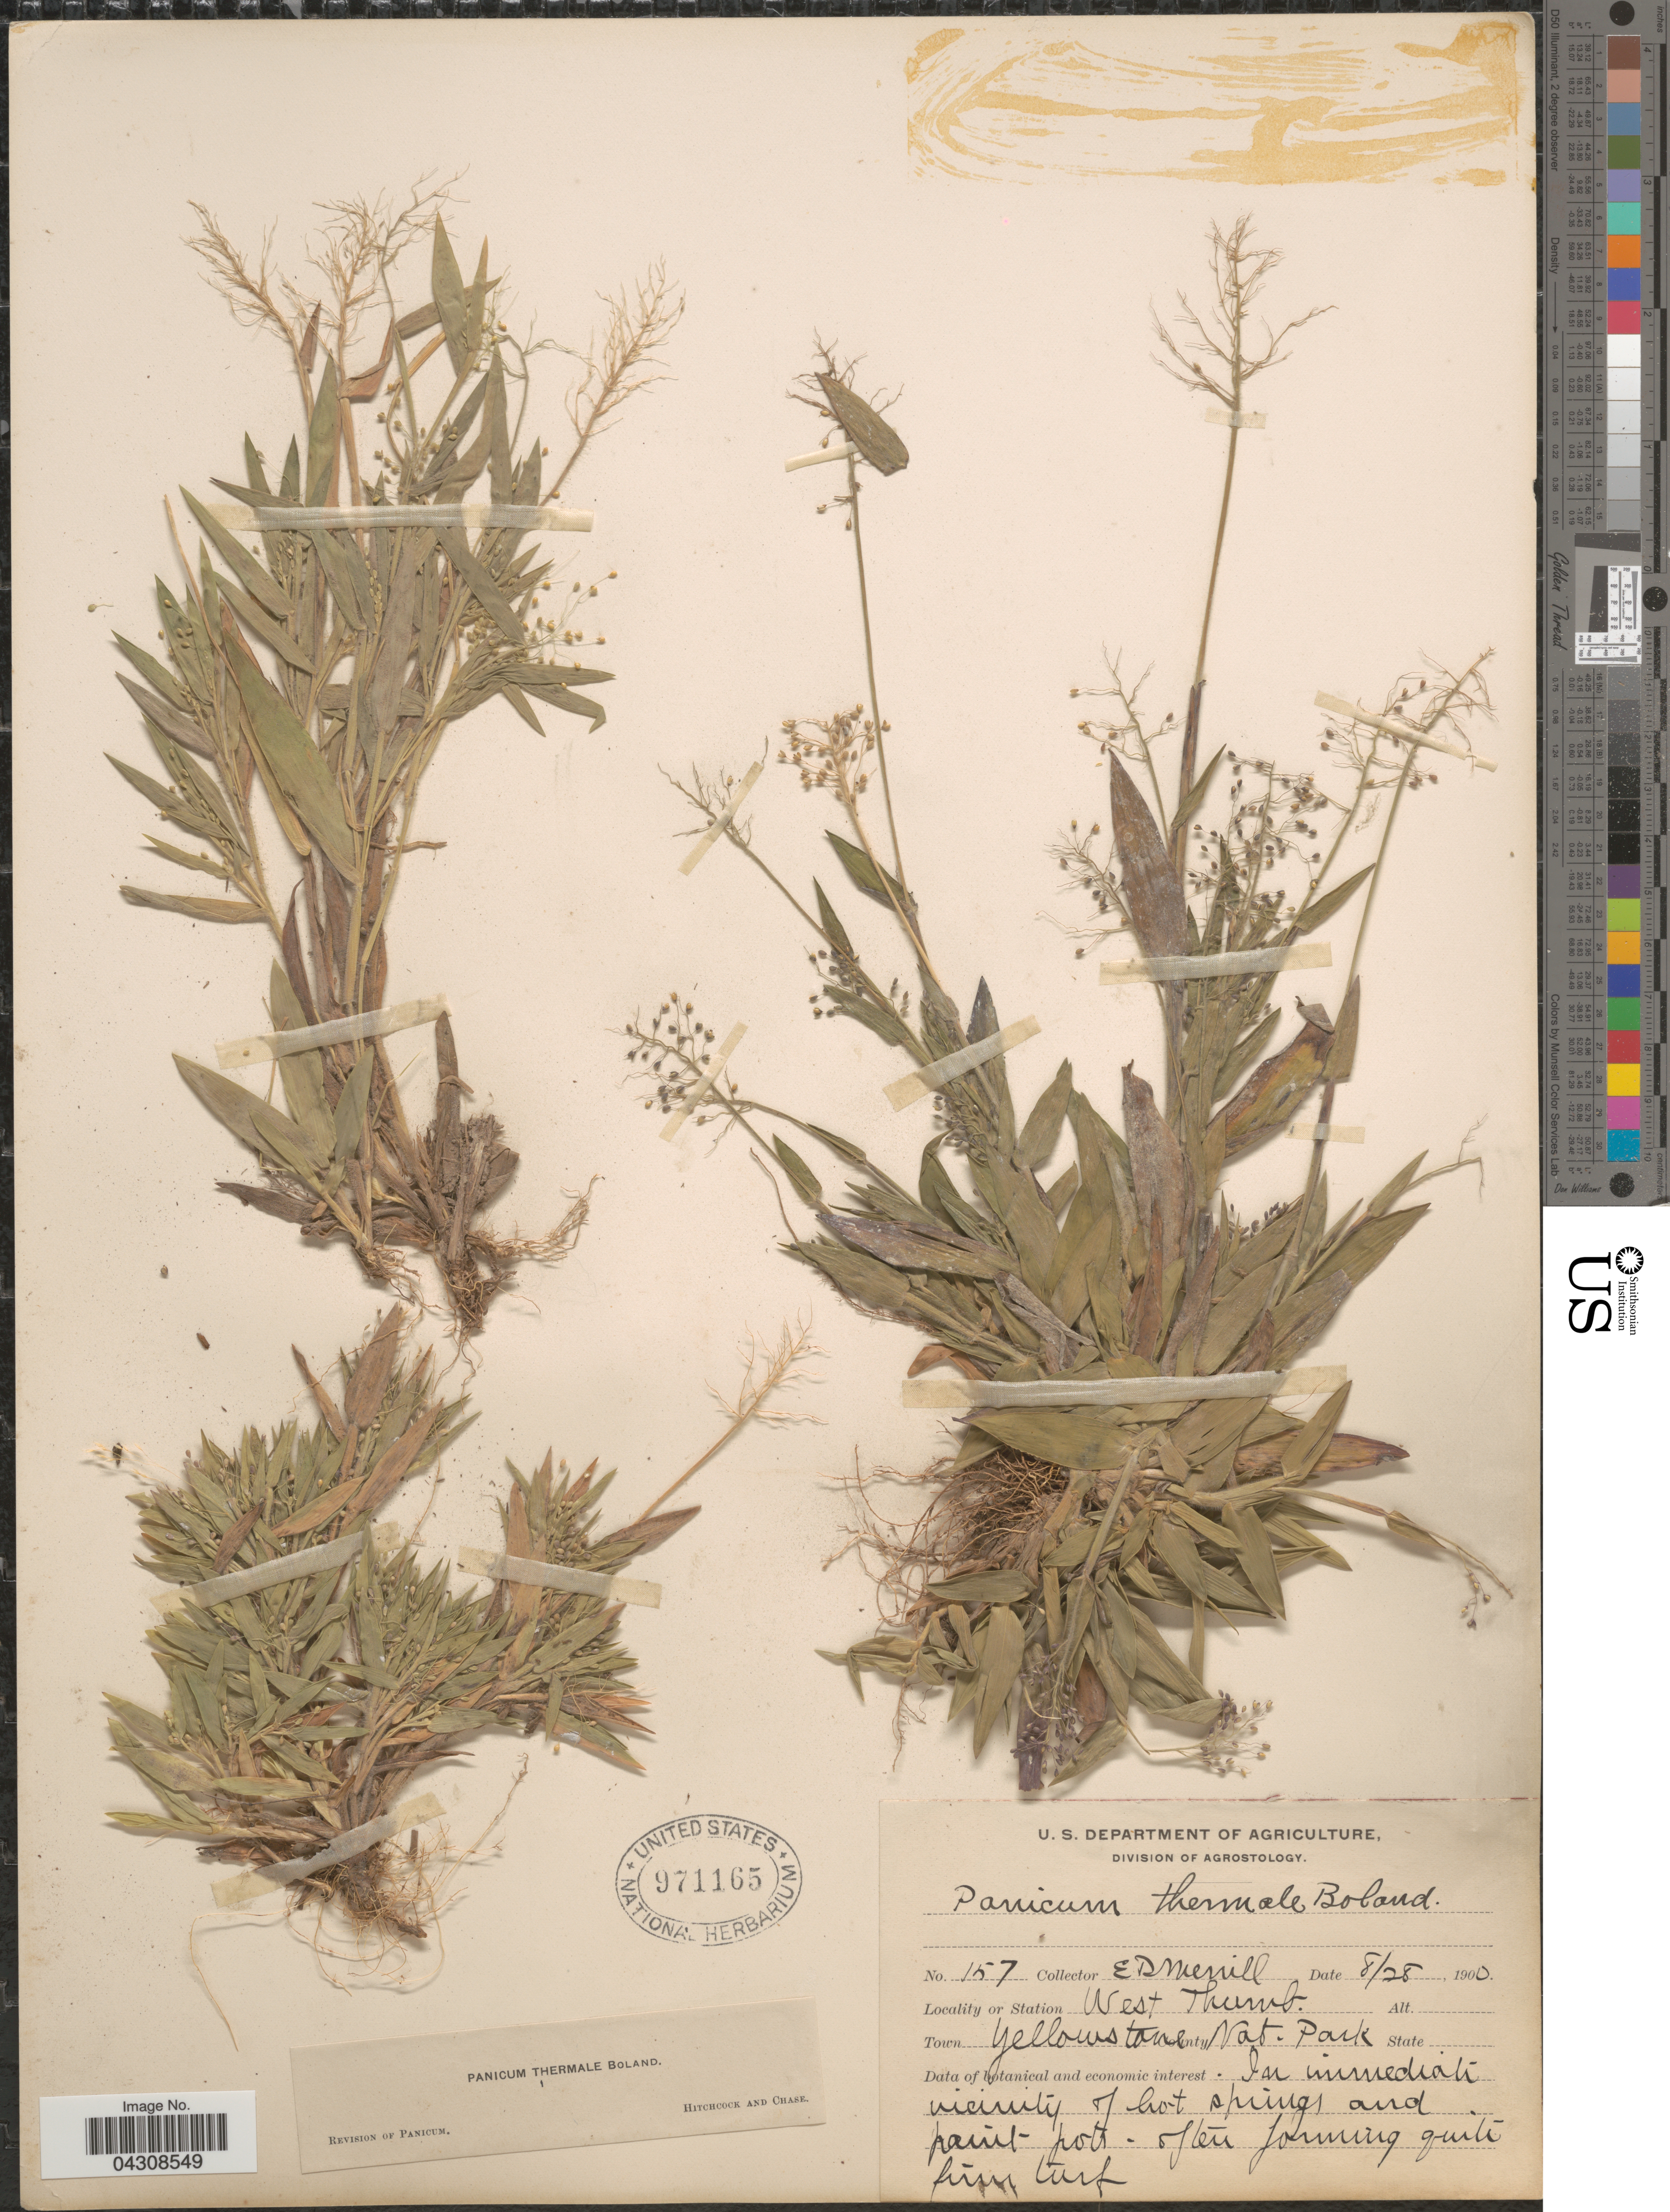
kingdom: Plantae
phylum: Tracheophyta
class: Liliopsida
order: Poales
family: Poaceae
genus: Dichanthelium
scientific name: Dichanthelium acuminatum var. acuminatum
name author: (Sw.) Gould & C.A. Clark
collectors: E. D. Merrill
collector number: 157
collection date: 1900-08-28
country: United States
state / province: Wyoming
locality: West Thumb. Town Yellowstone Nat. Park.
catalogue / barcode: US 971165